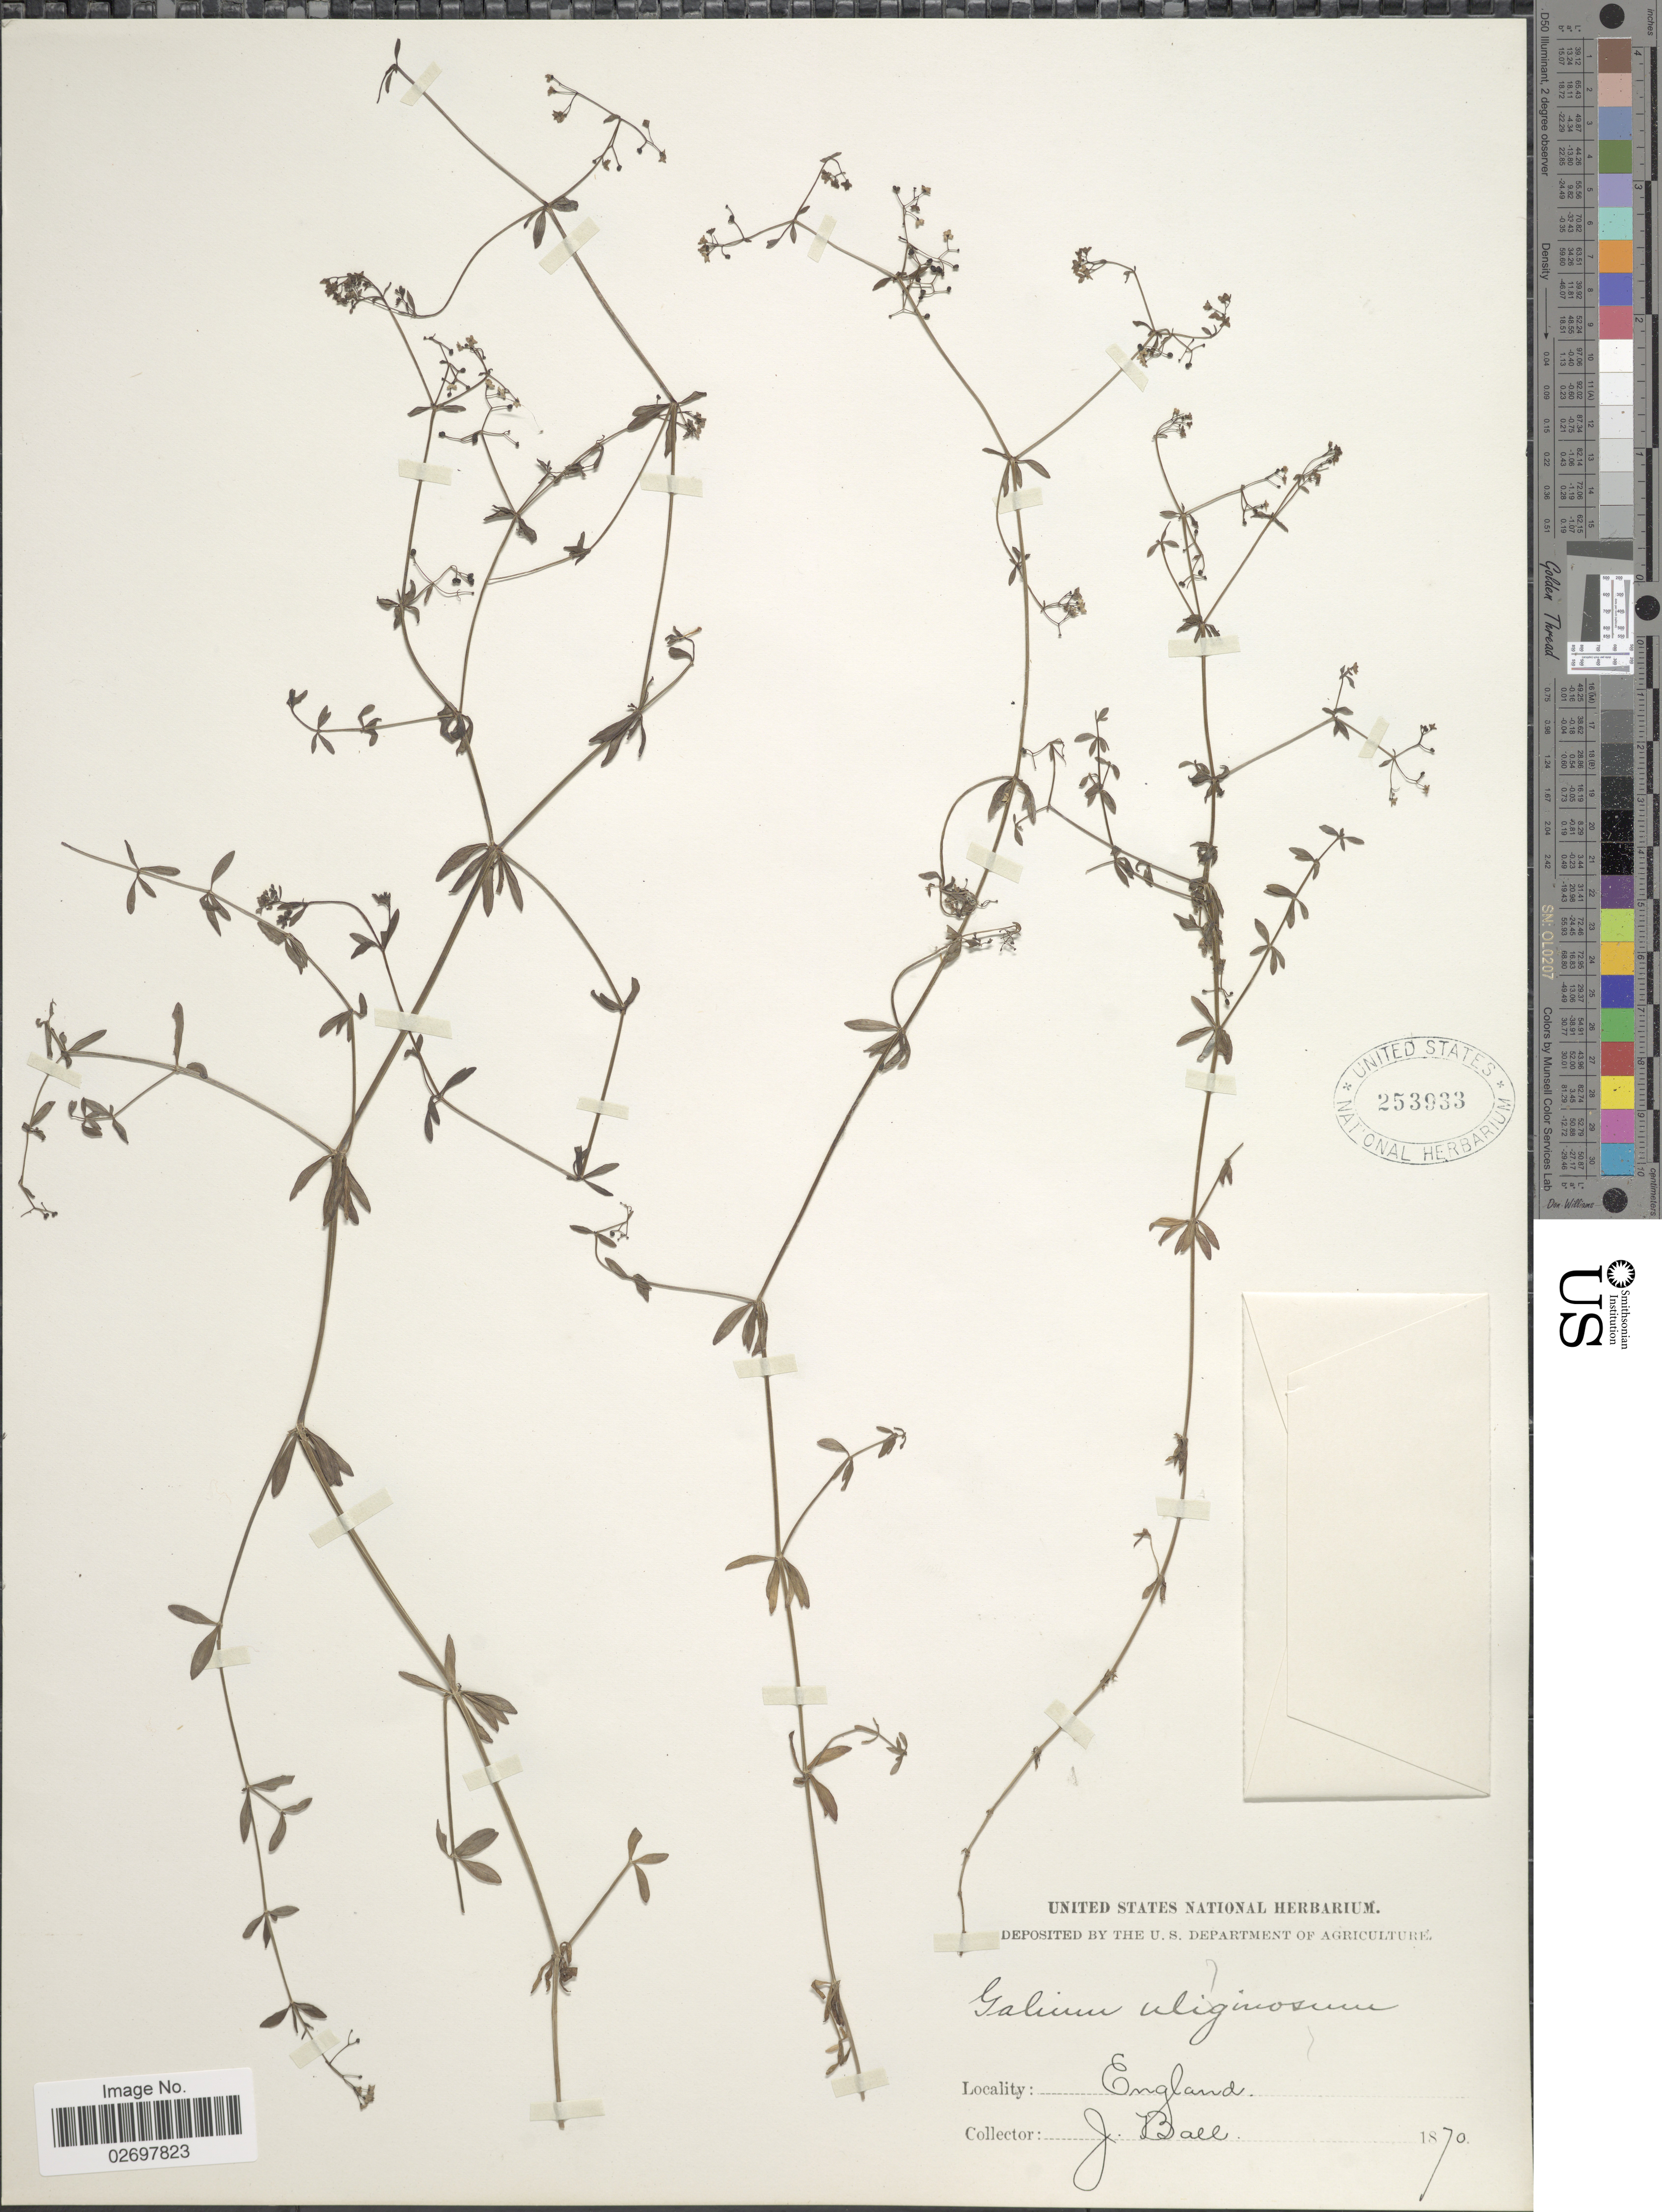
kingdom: Plantae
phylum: Tracheophyta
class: Magnoliopsida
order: Gentianales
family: Rubiaceae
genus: Galium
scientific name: Galium uliginosum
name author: L.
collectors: J. Ball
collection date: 1870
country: United Kingdom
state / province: England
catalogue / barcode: US 253933